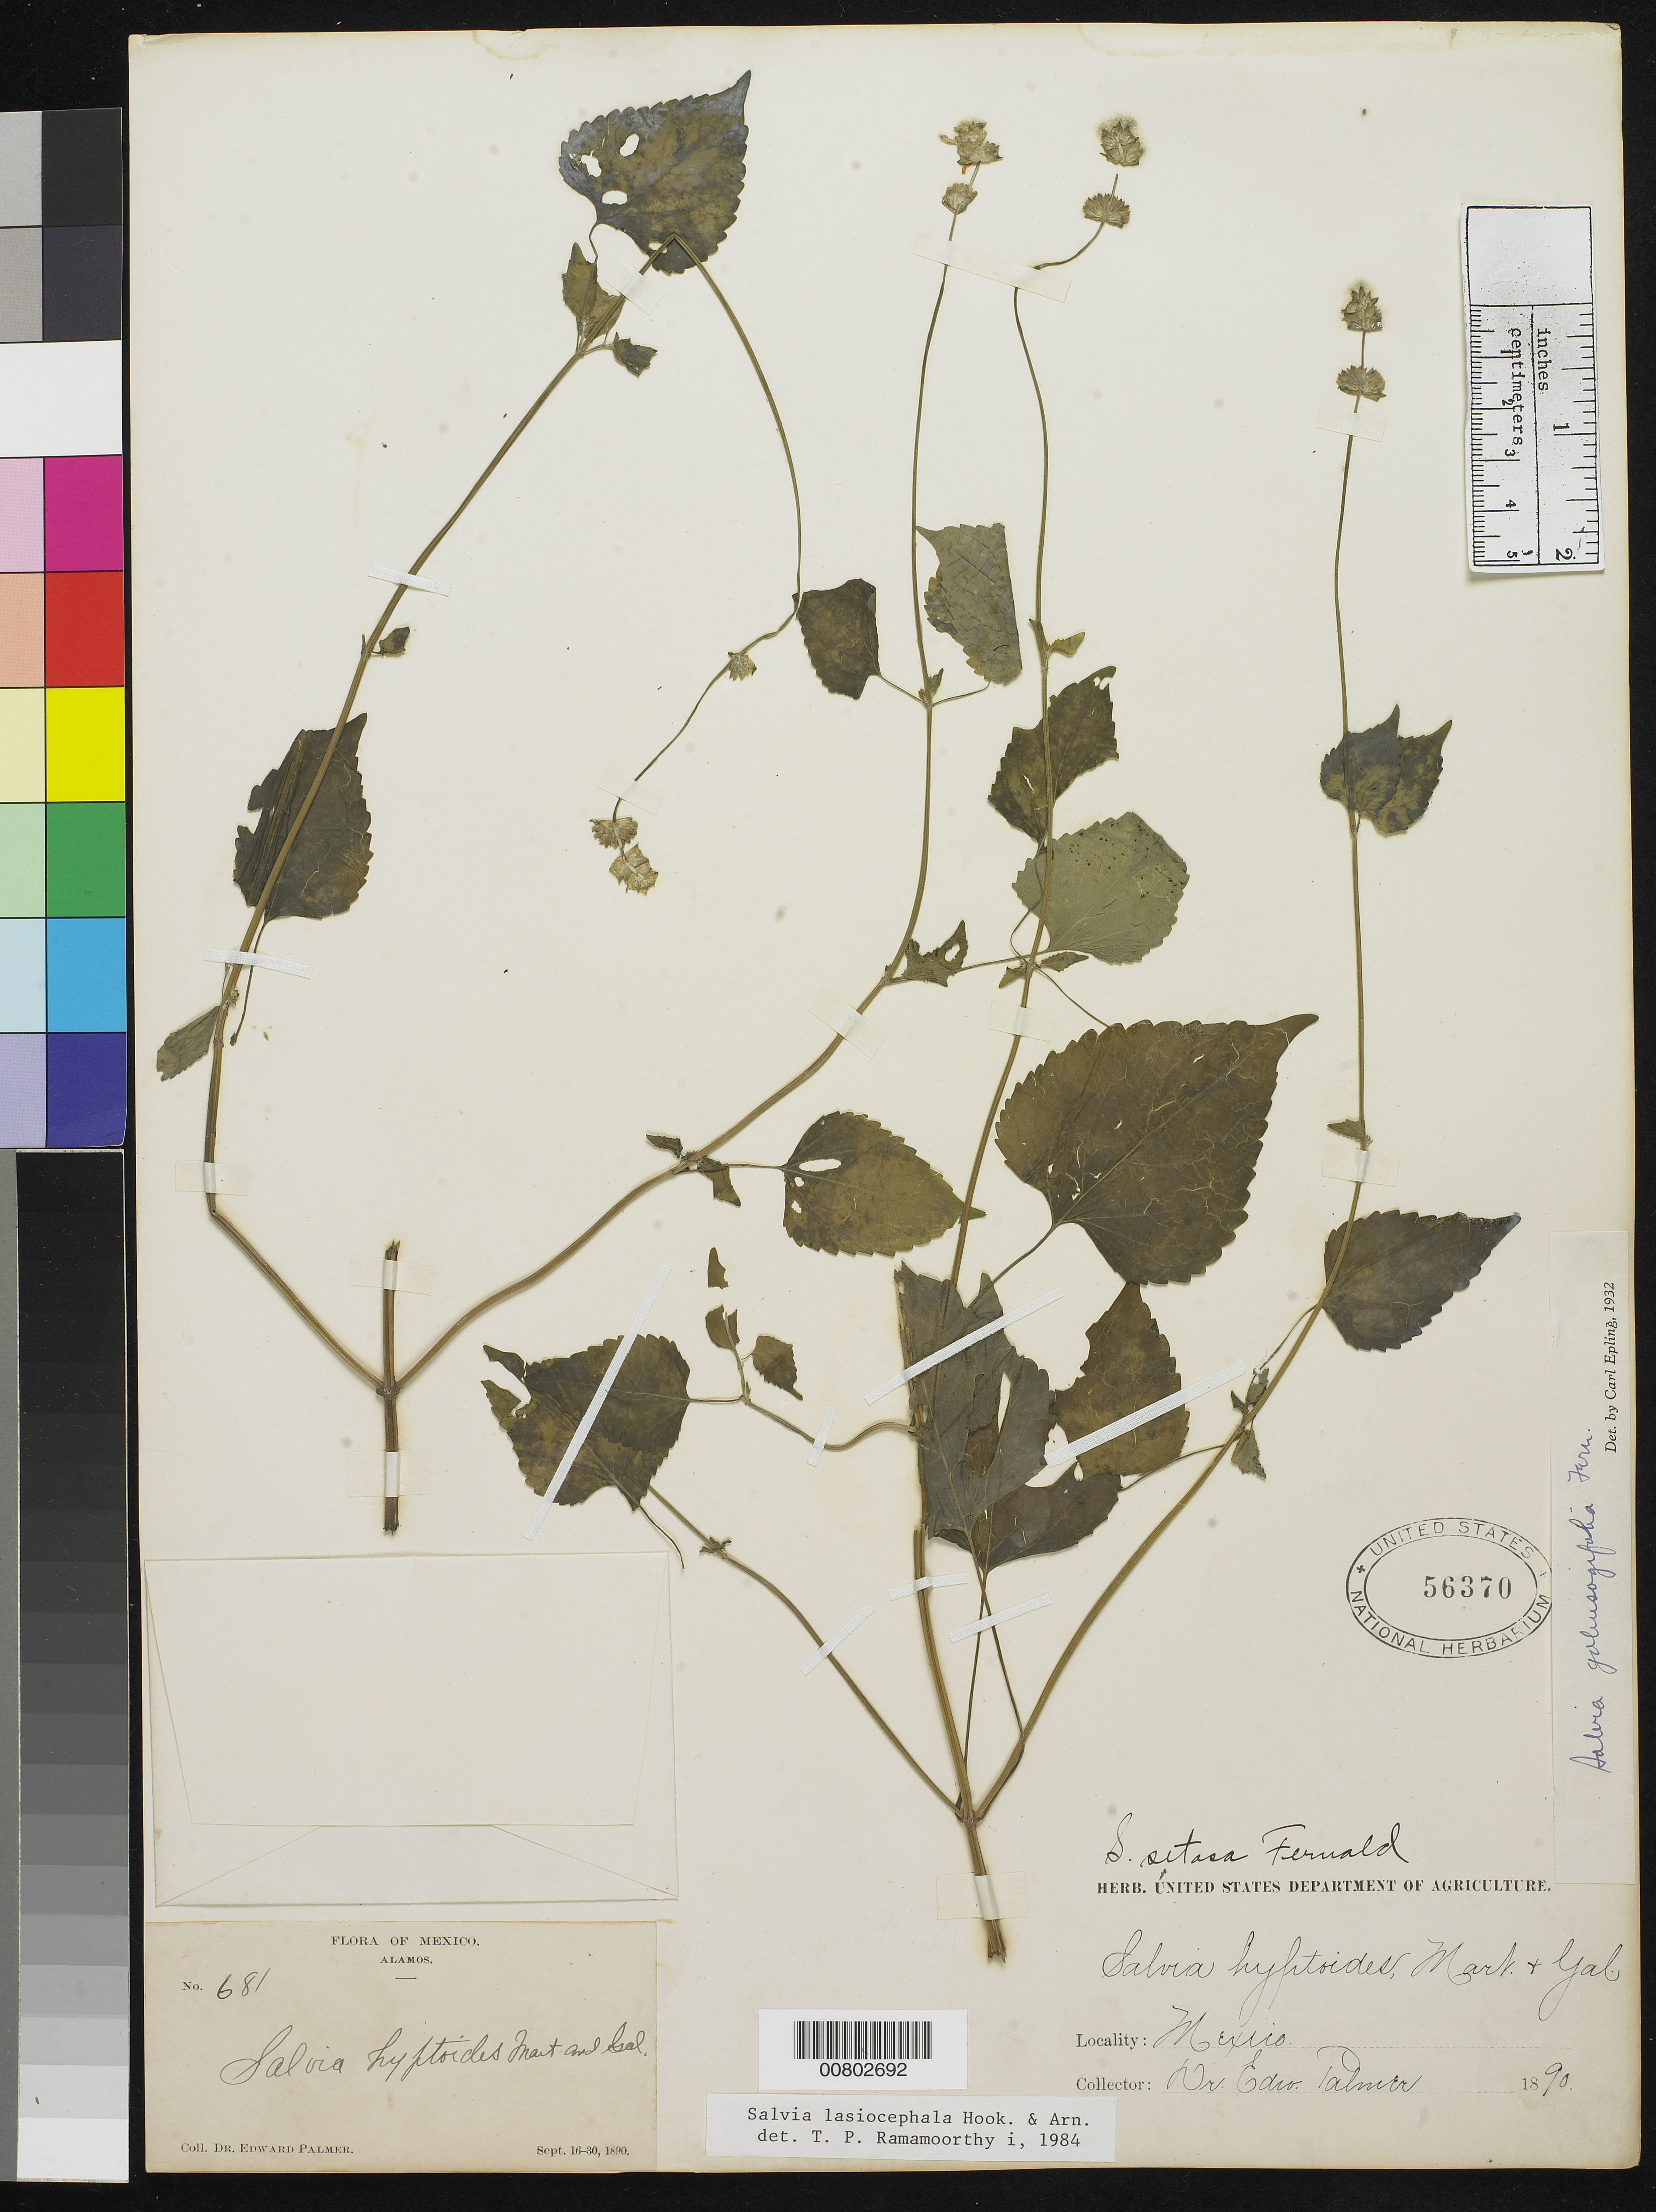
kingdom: Plantae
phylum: Tracheophyta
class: Magnoliopsida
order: Lamiales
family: Lamiaceae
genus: Salvia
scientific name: Salvia lasiocephala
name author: Hook. & Arn.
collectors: E. Palmer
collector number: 681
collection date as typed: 16 Sep 1890 to 30 Sep 1890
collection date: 1890-09-16/1890-09-30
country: Mexico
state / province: Sonora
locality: Alamos, Sonora.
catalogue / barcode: US 56370